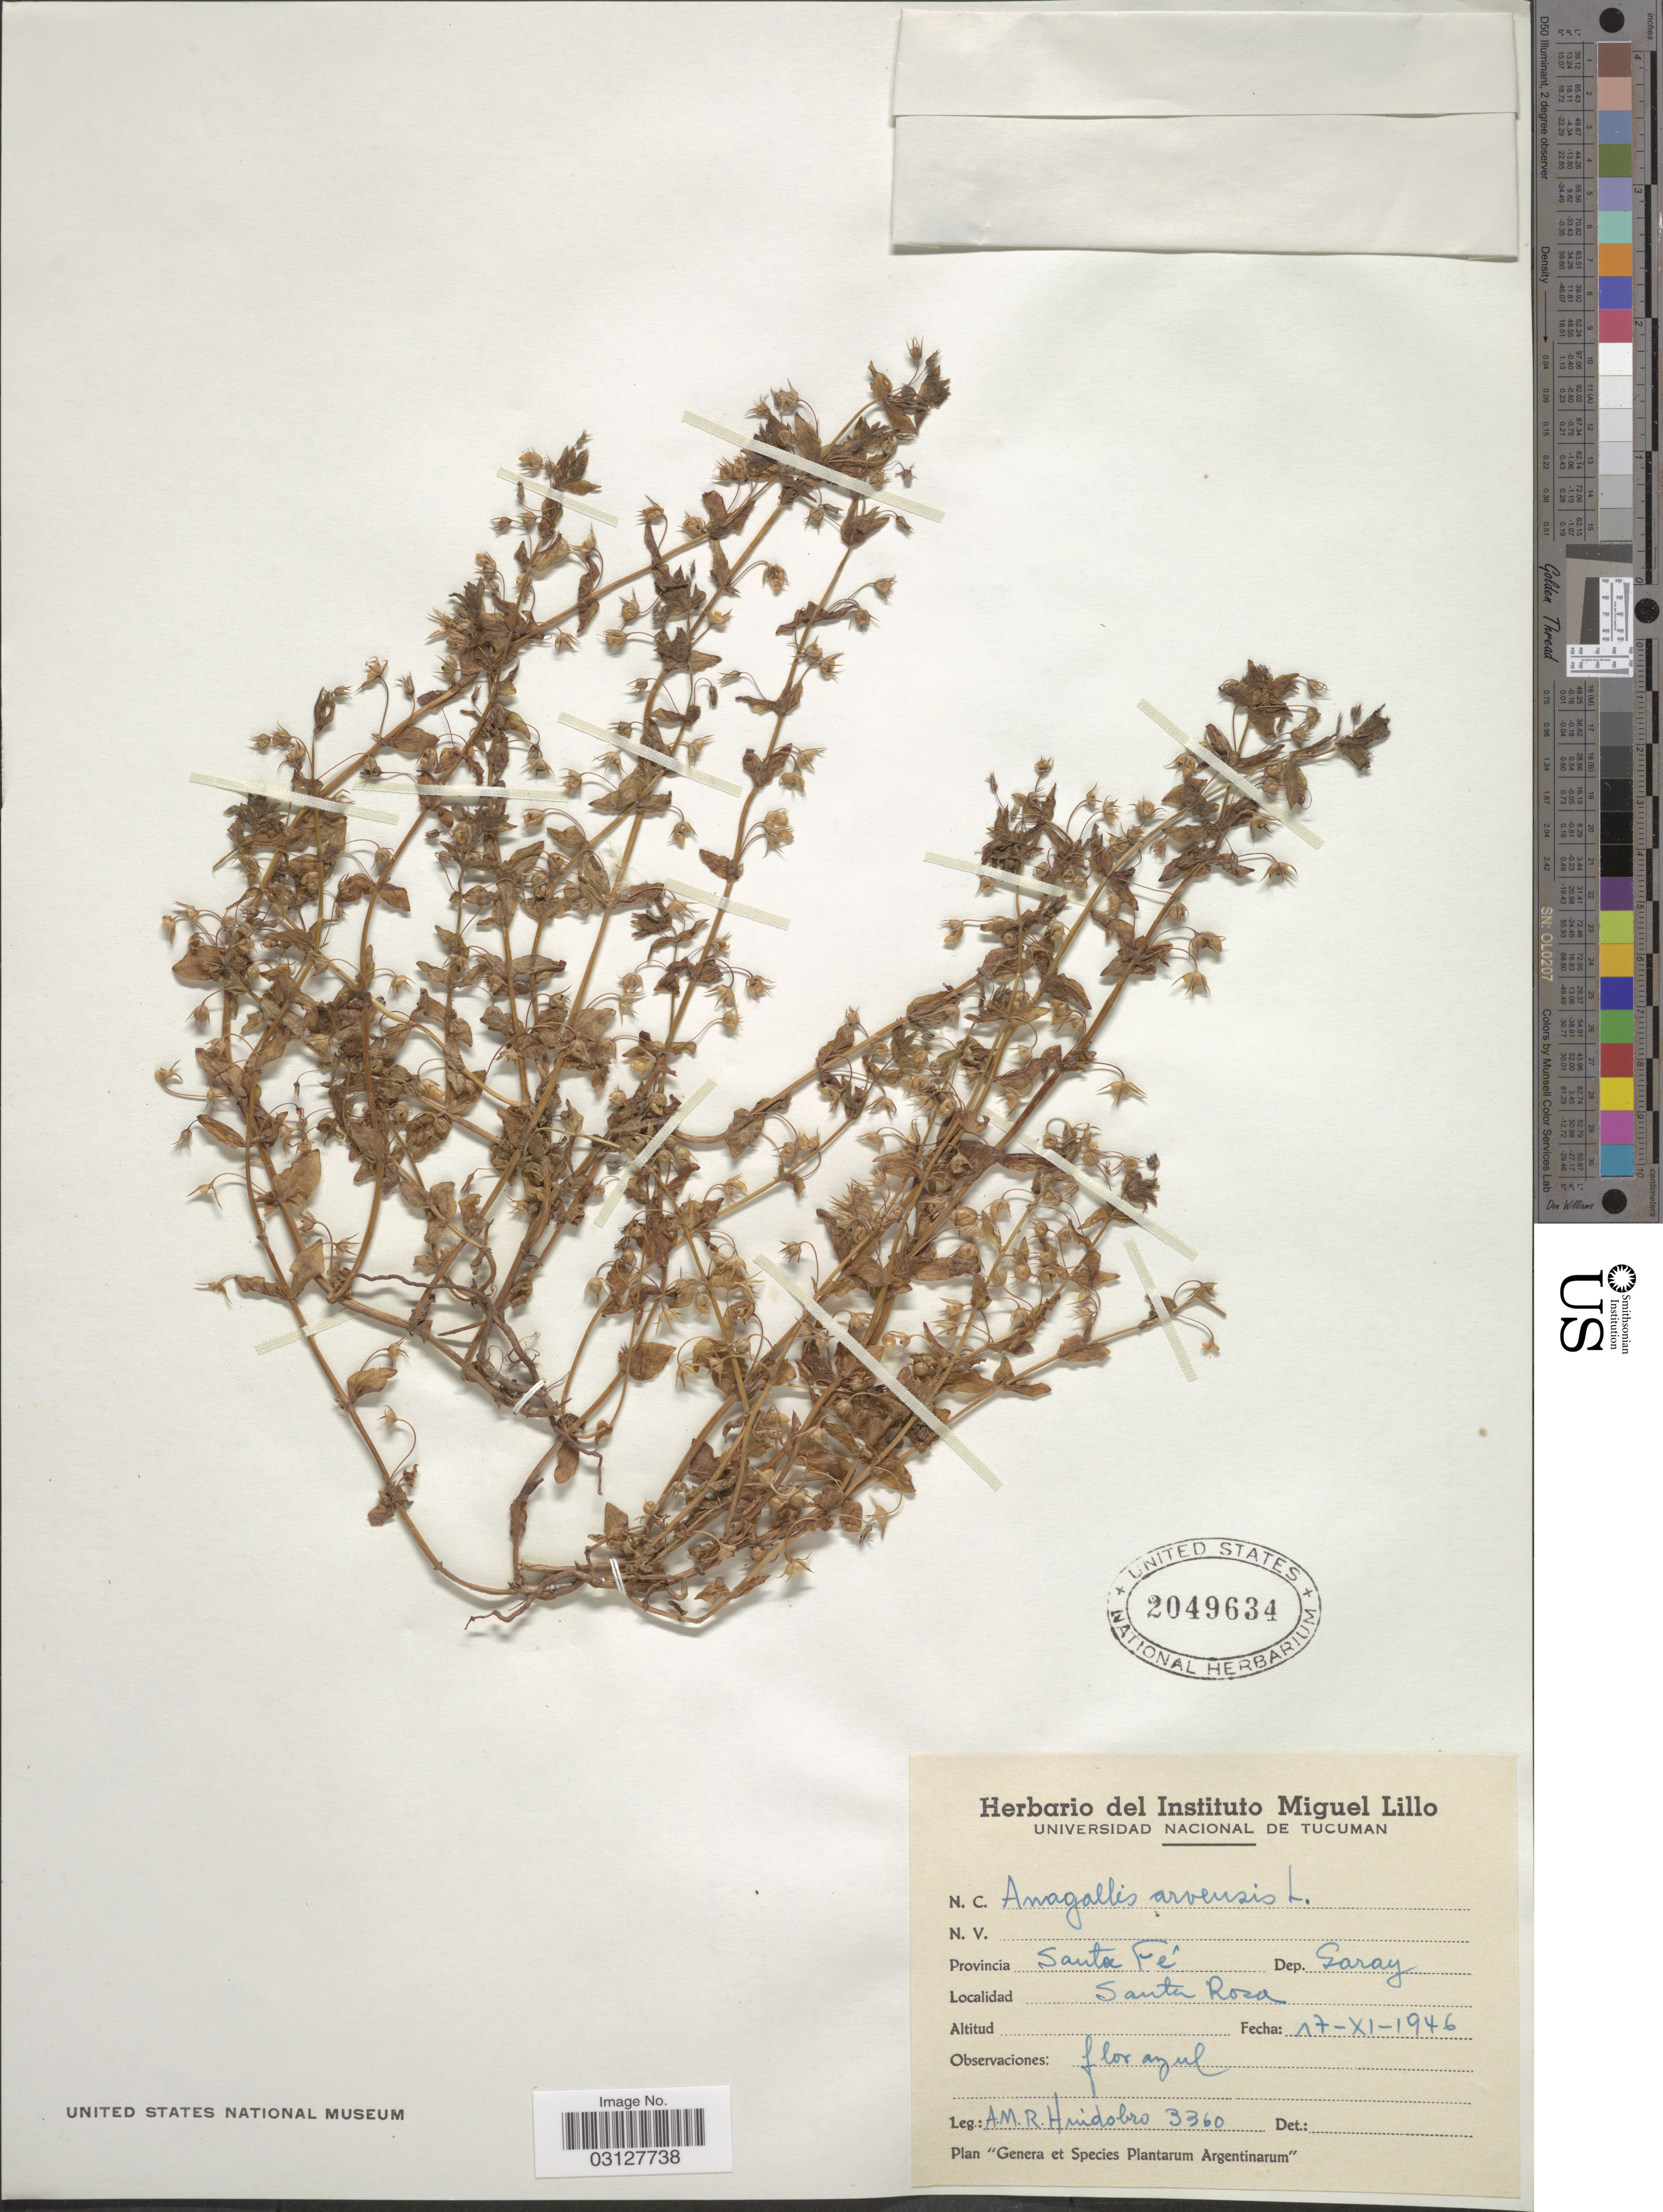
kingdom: Plantae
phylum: Tracheophyta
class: Magnoliopsida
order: Ericales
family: Primulaceae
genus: Anagallis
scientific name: Anagallis arvensis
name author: L.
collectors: A. M. R. Huidobro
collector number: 3360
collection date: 1946-11-17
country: Argentina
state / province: Santa Fe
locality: Dep. Garay, Santa Rosa.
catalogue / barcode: US 2049634